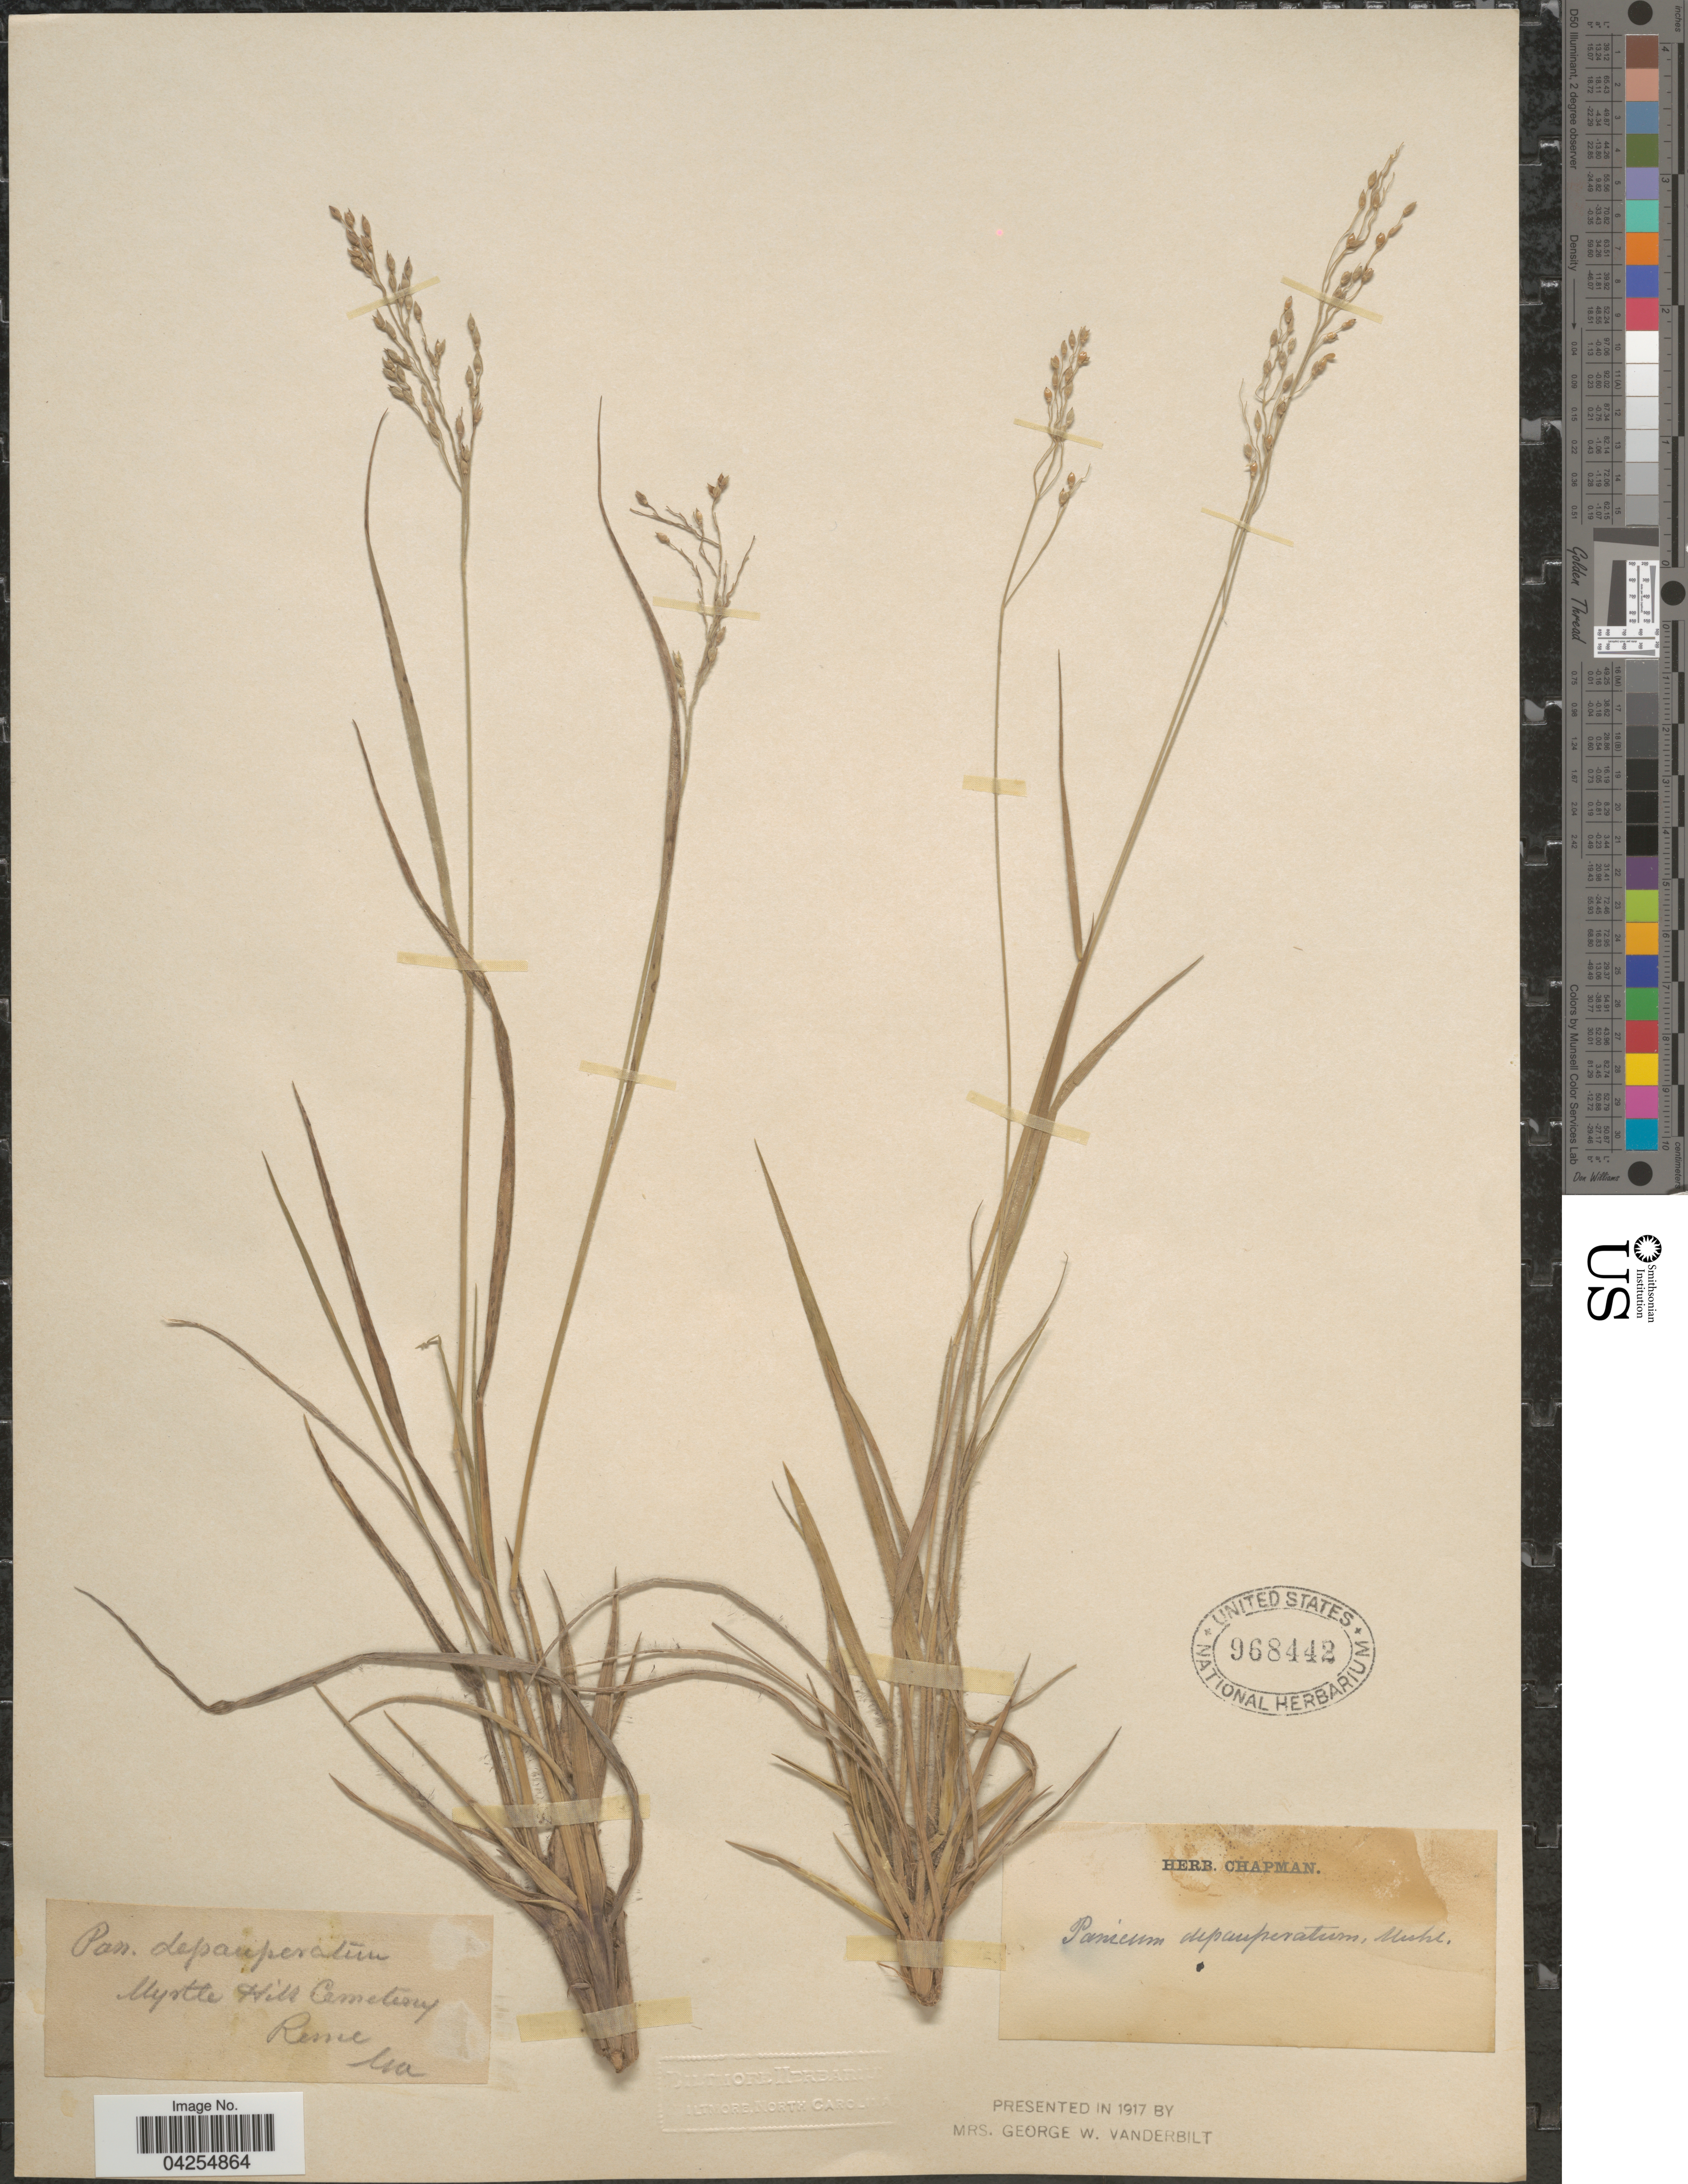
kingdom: Plantae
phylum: Tracheophyta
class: Liliopsida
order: Poales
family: Poaceae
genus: Dichanthelium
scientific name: Dichanthelium depauperatum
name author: (Muhl.) Gould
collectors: ex herb. Chapman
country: United States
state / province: Georgia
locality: Myrtle Hill Cemetery. Rome.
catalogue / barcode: US 968442